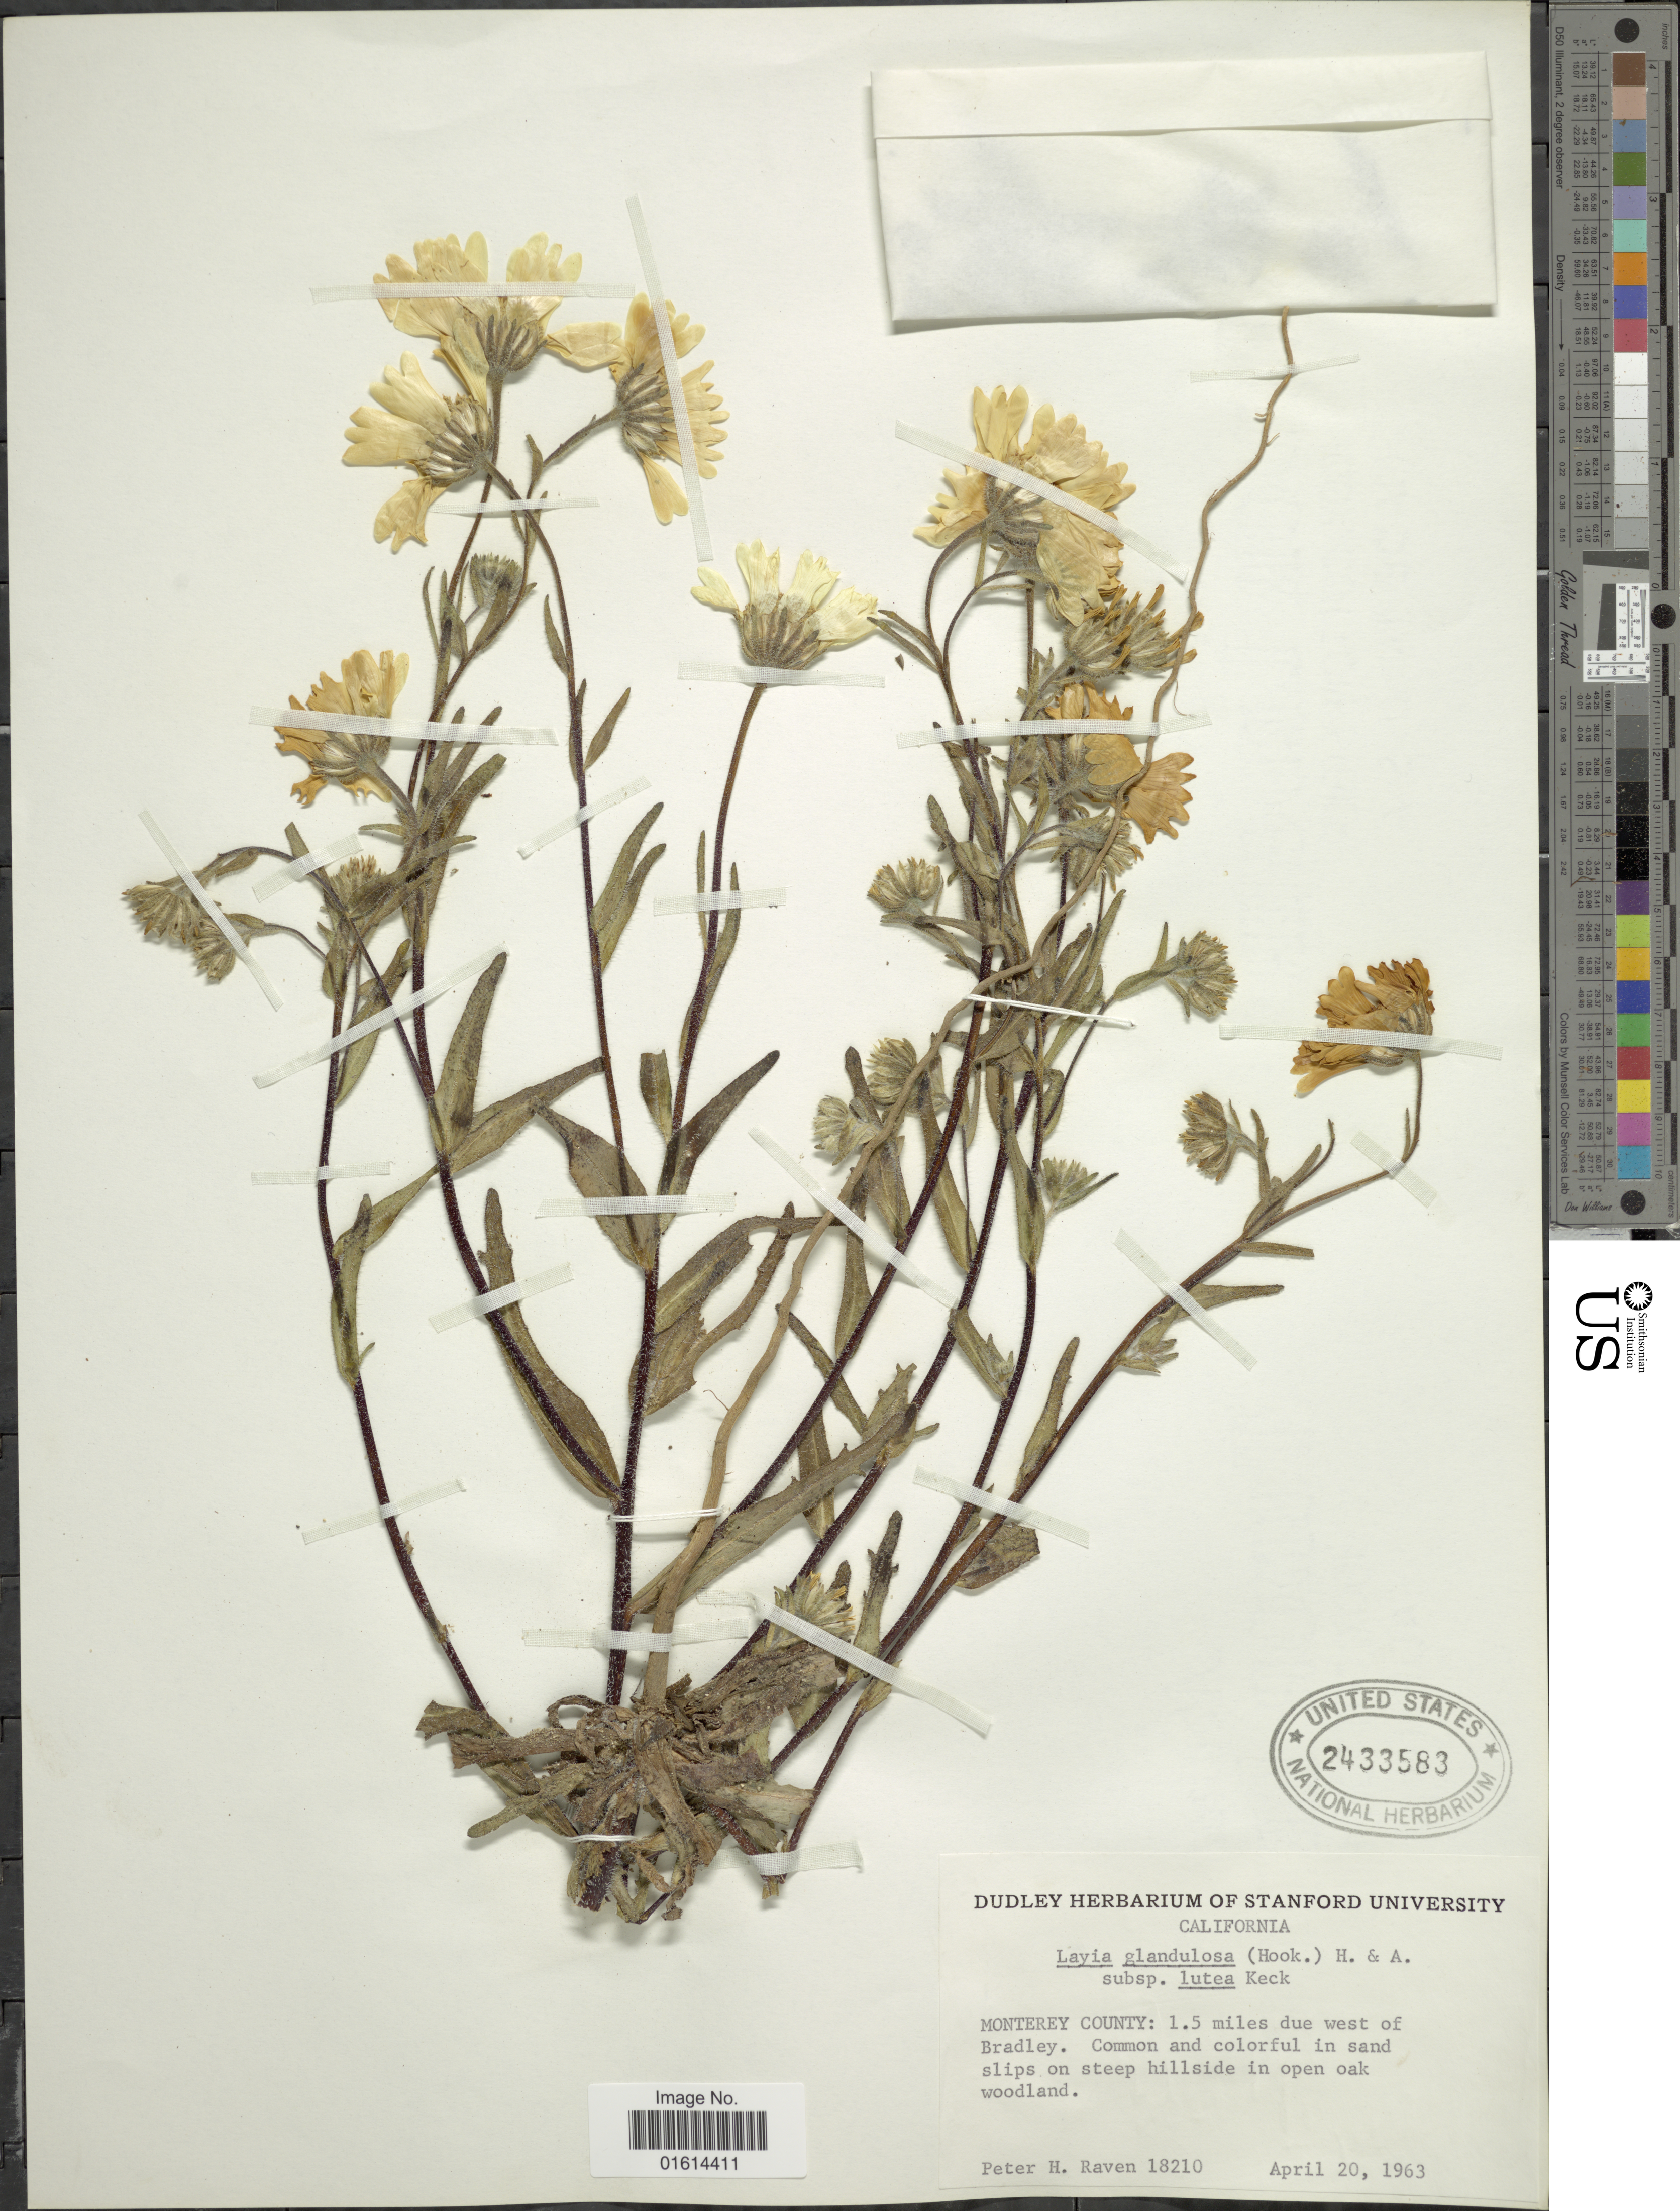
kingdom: Plantae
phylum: Tracheophyta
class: Magnoliopsida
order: Asterales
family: Asteraceae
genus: Layia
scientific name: Layia glandulosa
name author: Hook. & Arn.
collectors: P. Raven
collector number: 18210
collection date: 1963-04-20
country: United States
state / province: California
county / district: Monterey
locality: Monterey County, 1.5 miles due west of Bradley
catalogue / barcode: US 2433583